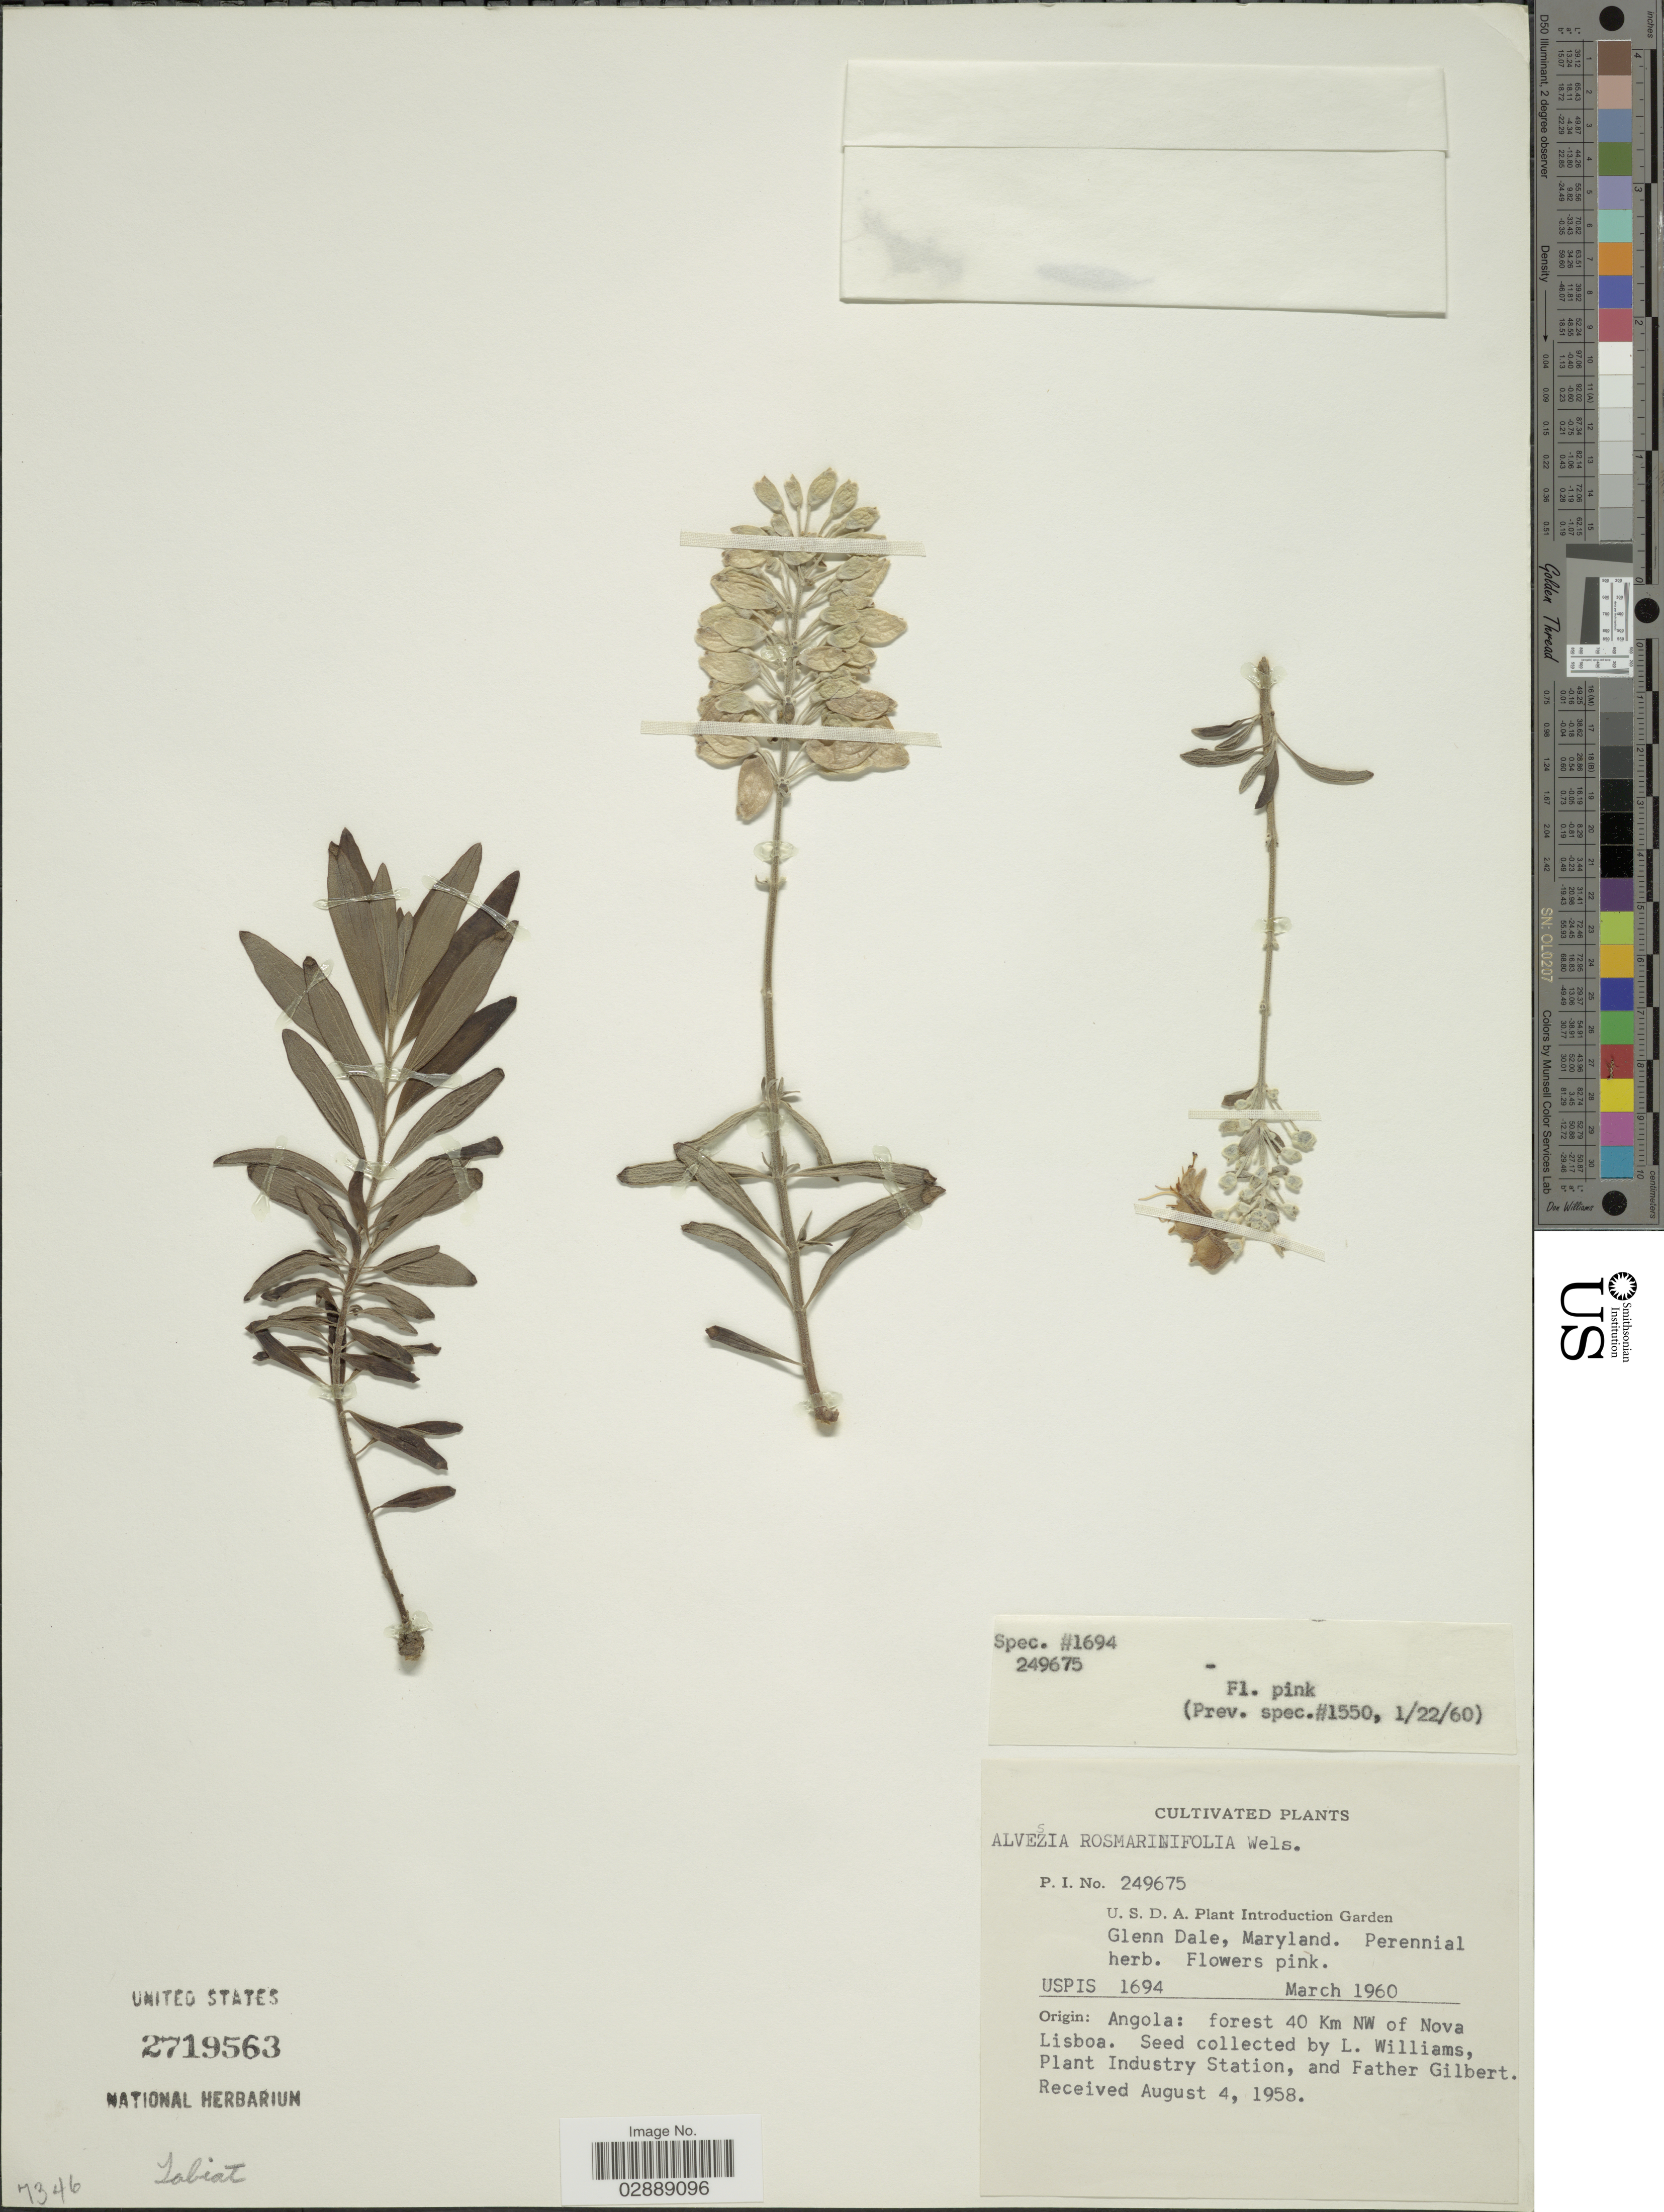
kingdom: Plantae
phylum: Tracheophyta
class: Magnoliopsida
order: Lamiales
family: Lamiaceae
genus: Alvesia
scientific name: Alvesia rosmarinifolia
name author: Welw.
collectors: Ex herb. U. S. D. A. Plant Introduction Garden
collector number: USPIS1694?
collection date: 1960-03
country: United States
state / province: Maryland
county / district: Prince George's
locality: Glenn Dale.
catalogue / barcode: US 2719563